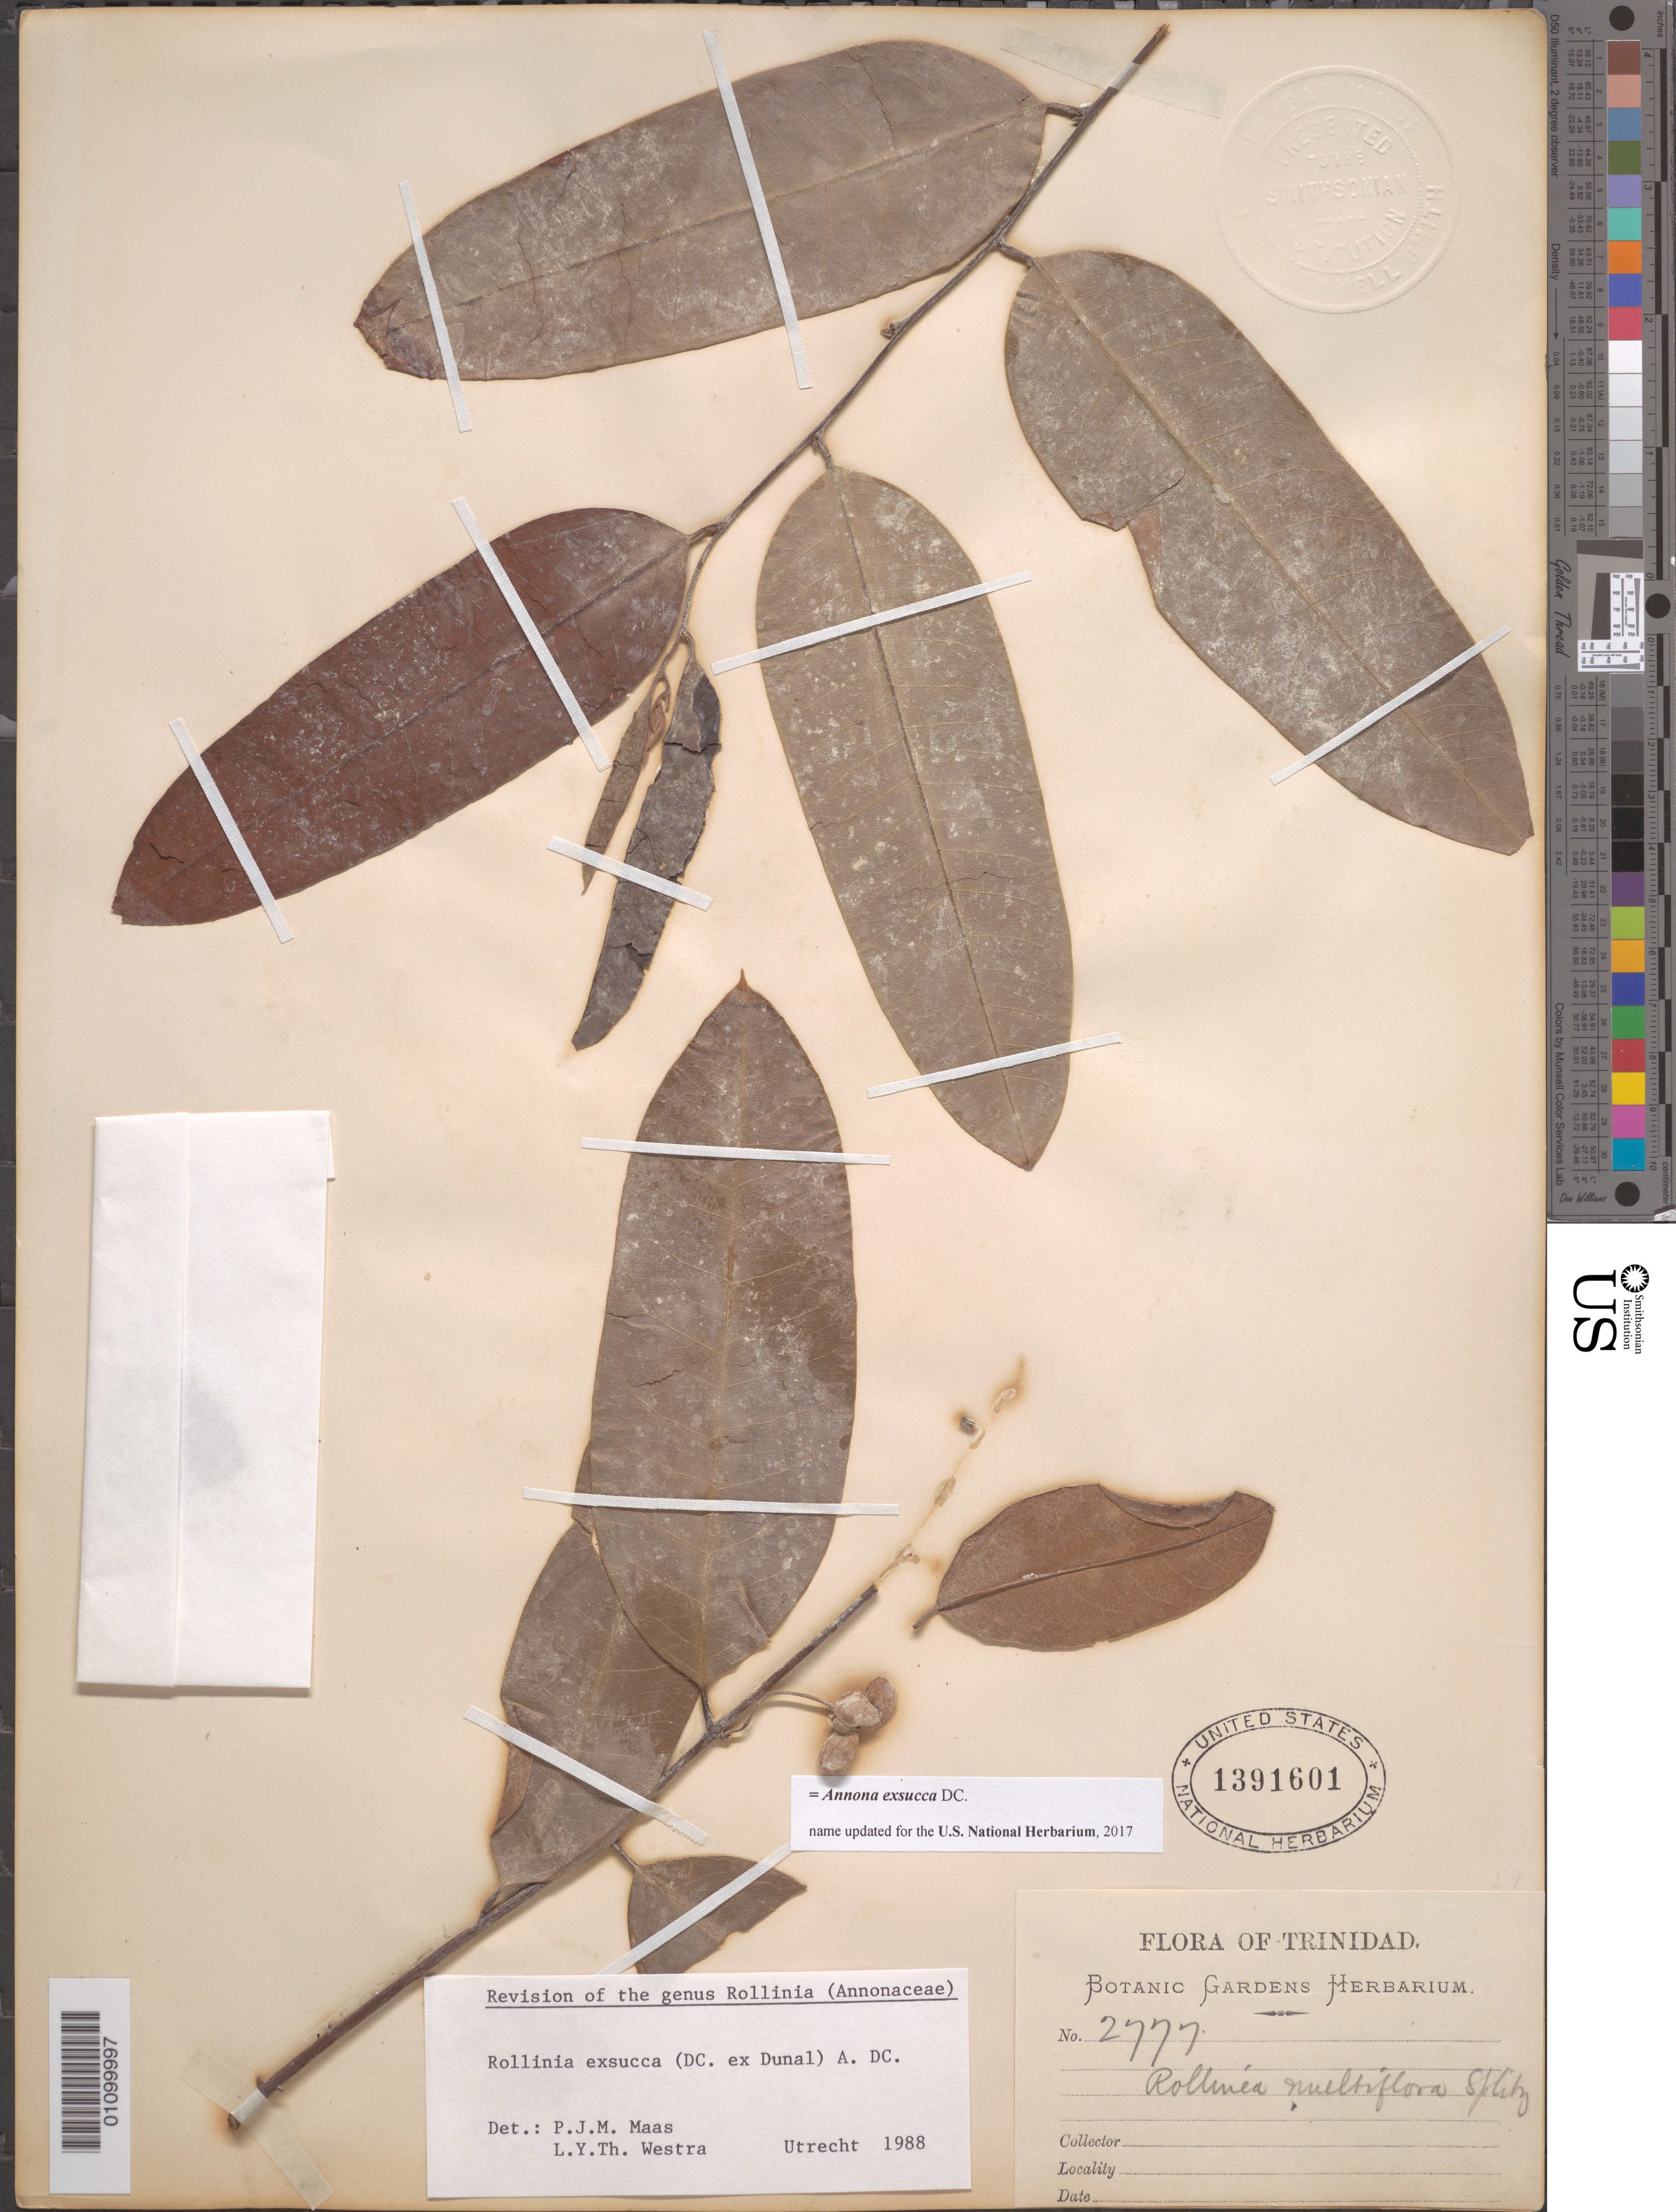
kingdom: Plantae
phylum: Tracheophyta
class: Magnoliopsida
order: Magnoliales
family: Annonaceae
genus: Annona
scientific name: Annona exsucca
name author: DC. ex Dunal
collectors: Botanic Gardens Herbarium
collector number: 2777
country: Trinidad and Tobago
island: Trinidad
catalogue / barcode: US 1391601